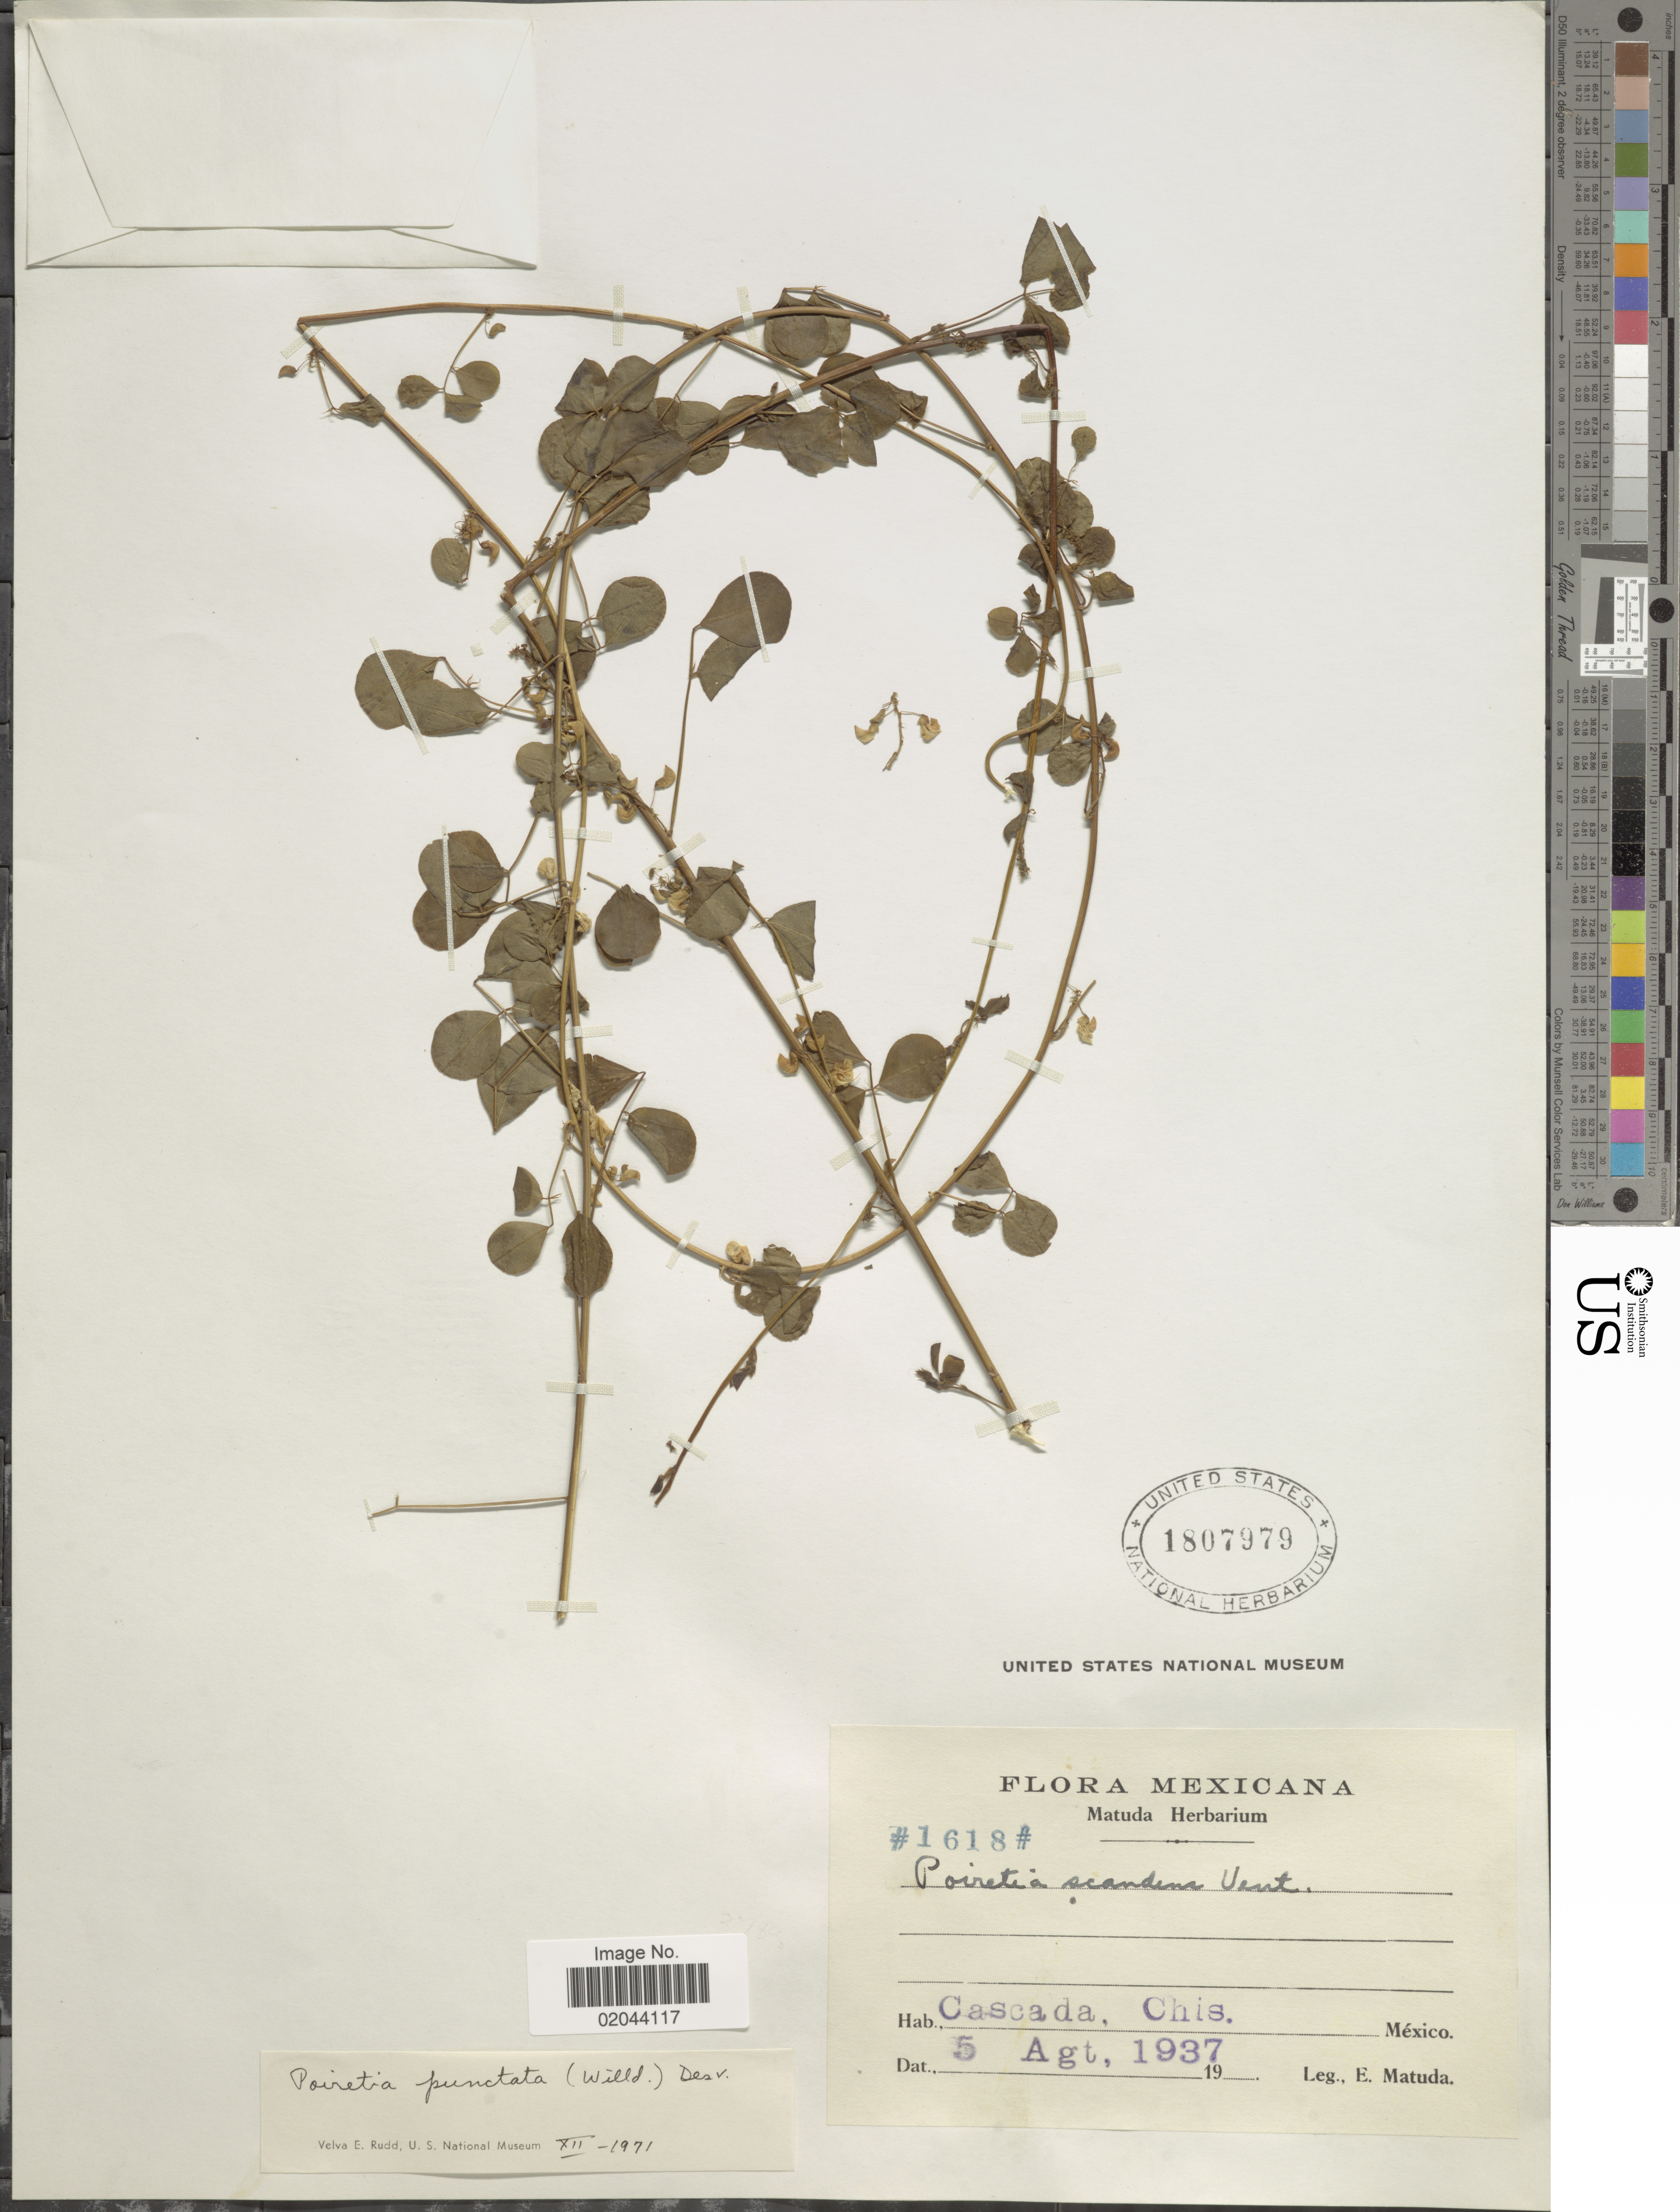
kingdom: Plantae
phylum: Tracheophyta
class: Magnoliopsida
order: Fabales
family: Fabaceae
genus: Poiretia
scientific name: Poiretia scandens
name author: Vent.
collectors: E. Matuda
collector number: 1618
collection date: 1937-08-05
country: Mexico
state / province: Chiapas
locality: Cascada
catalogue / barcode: US 1807979